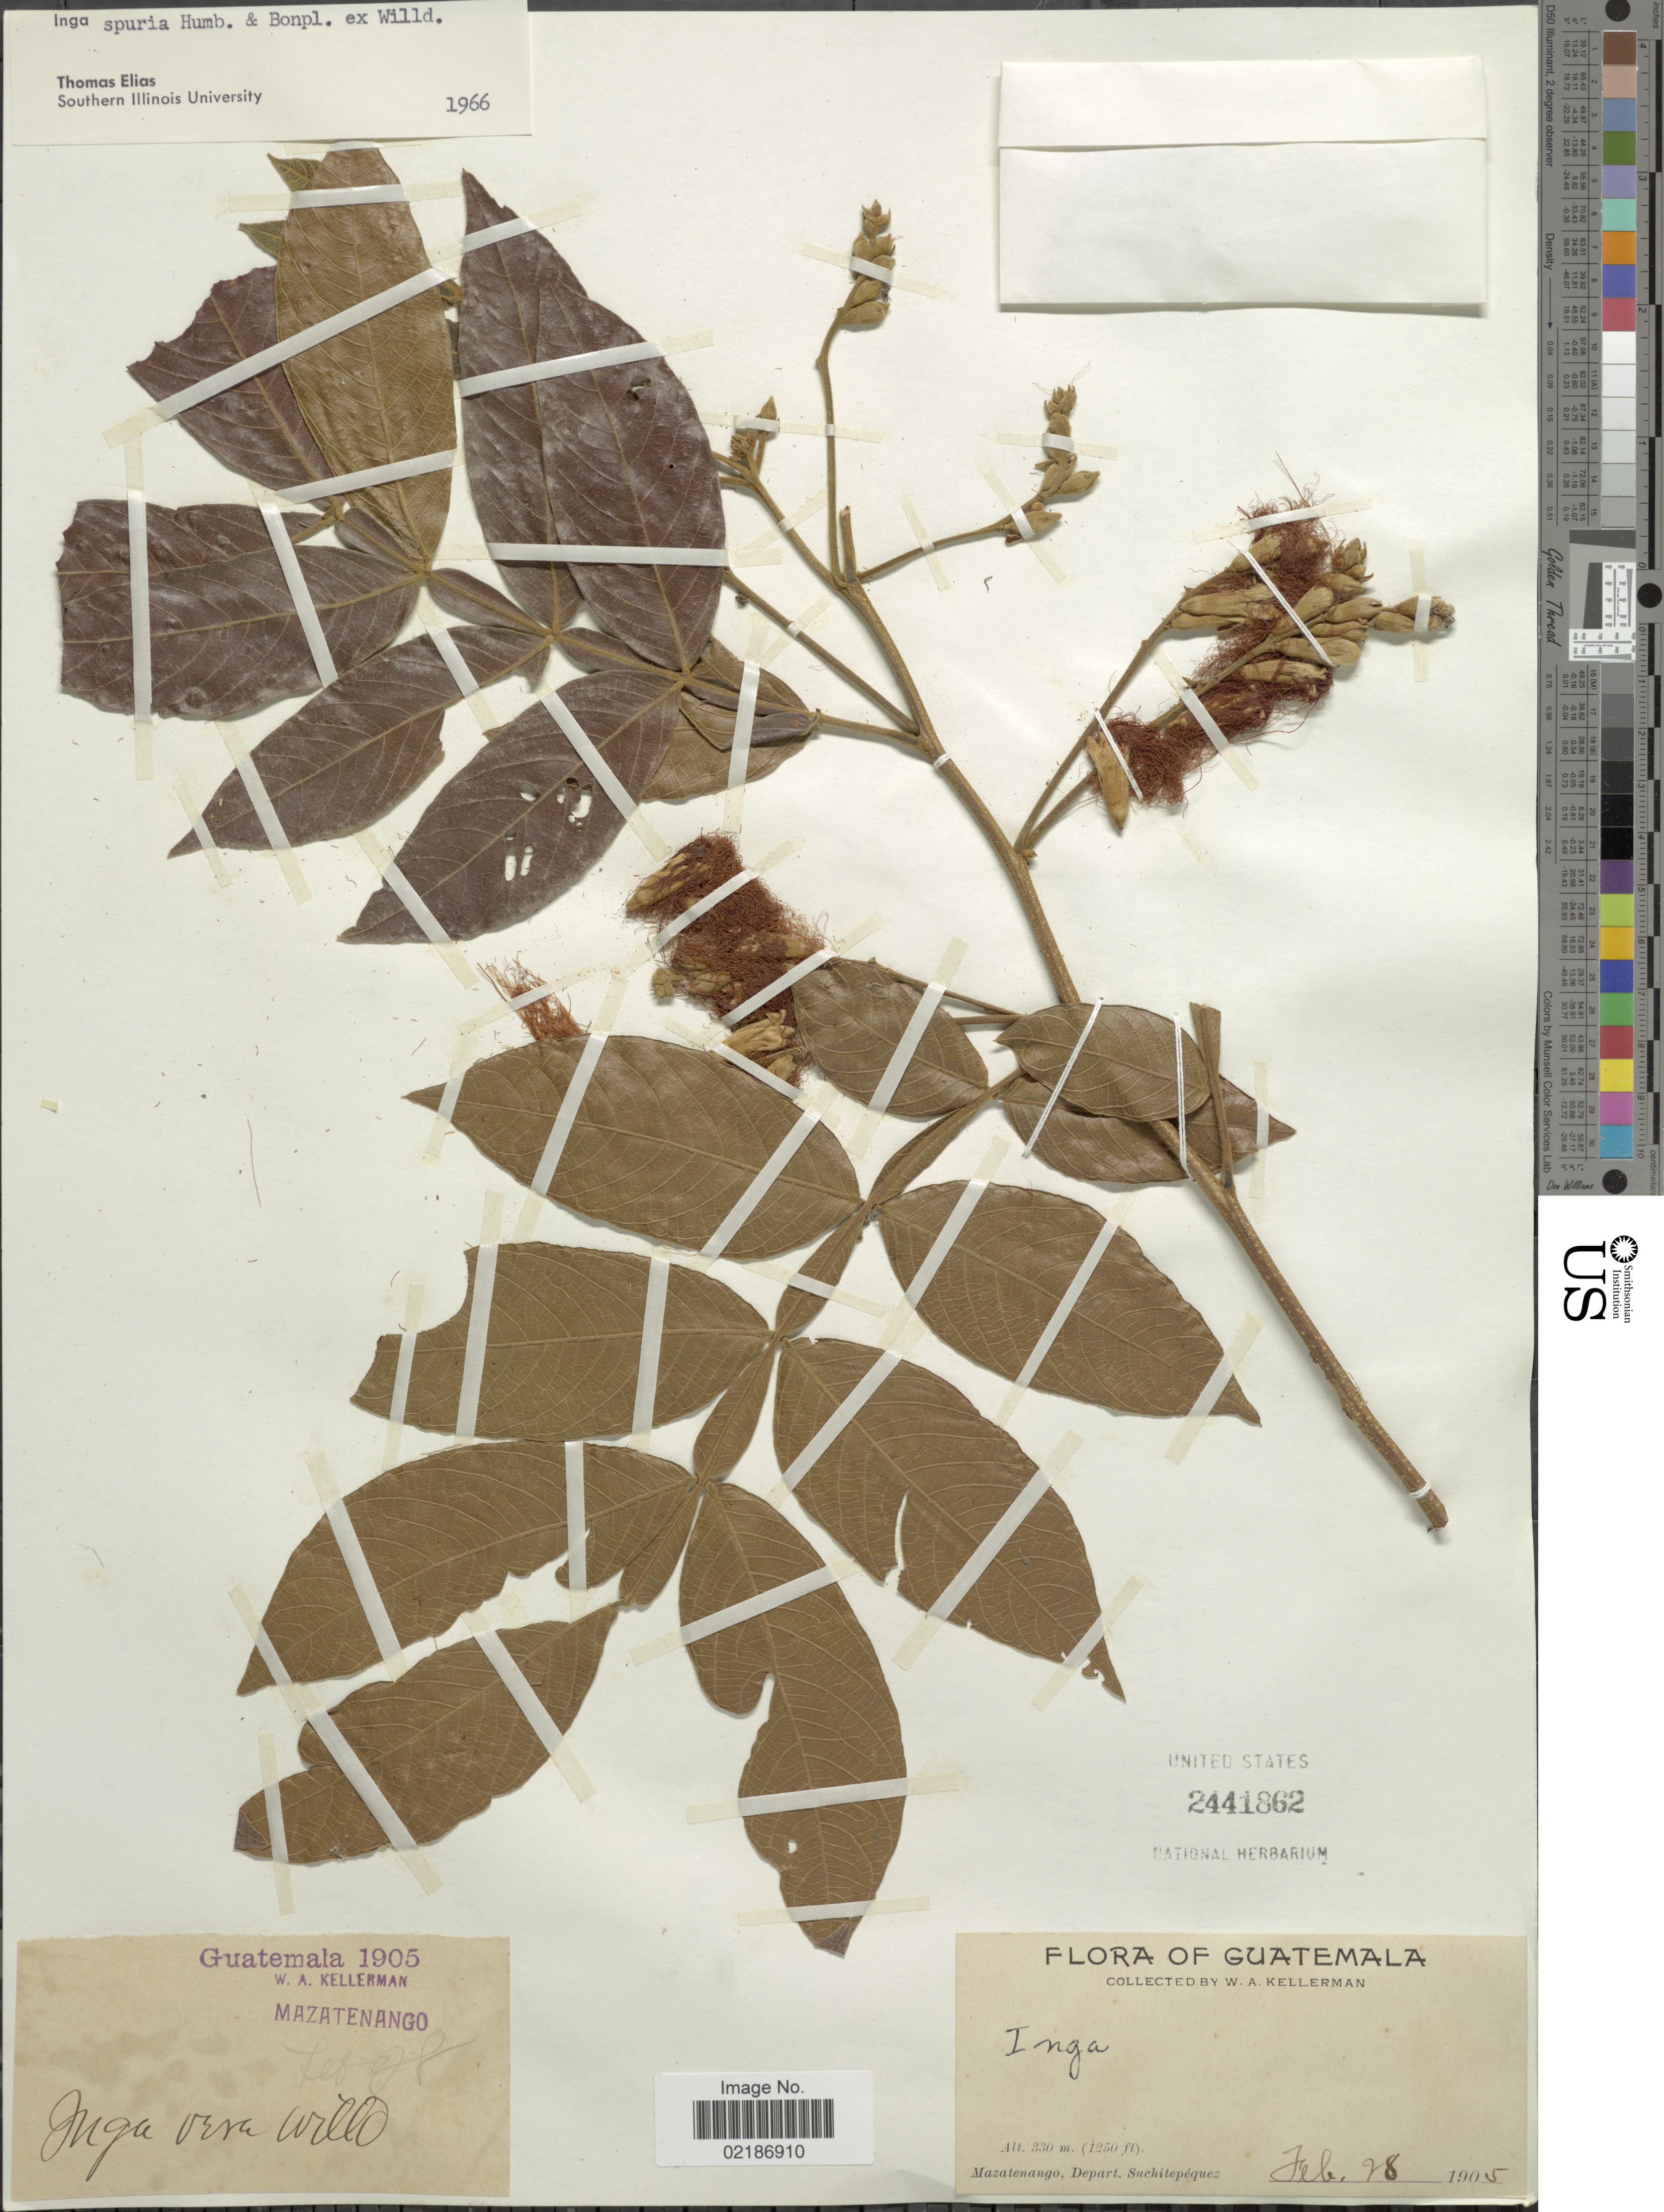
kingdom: Plantae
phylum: Tracheophyta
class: Magnoliopsida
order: Fabales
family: Fabaceae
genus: Inga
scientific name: Inga vera subsp. vera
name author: Willd.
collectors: W. Kellerman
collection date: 1905-02-28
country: Guatemala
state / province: Suchitepéquez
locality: Mazatenango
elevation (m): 330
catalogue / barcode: US 2441862